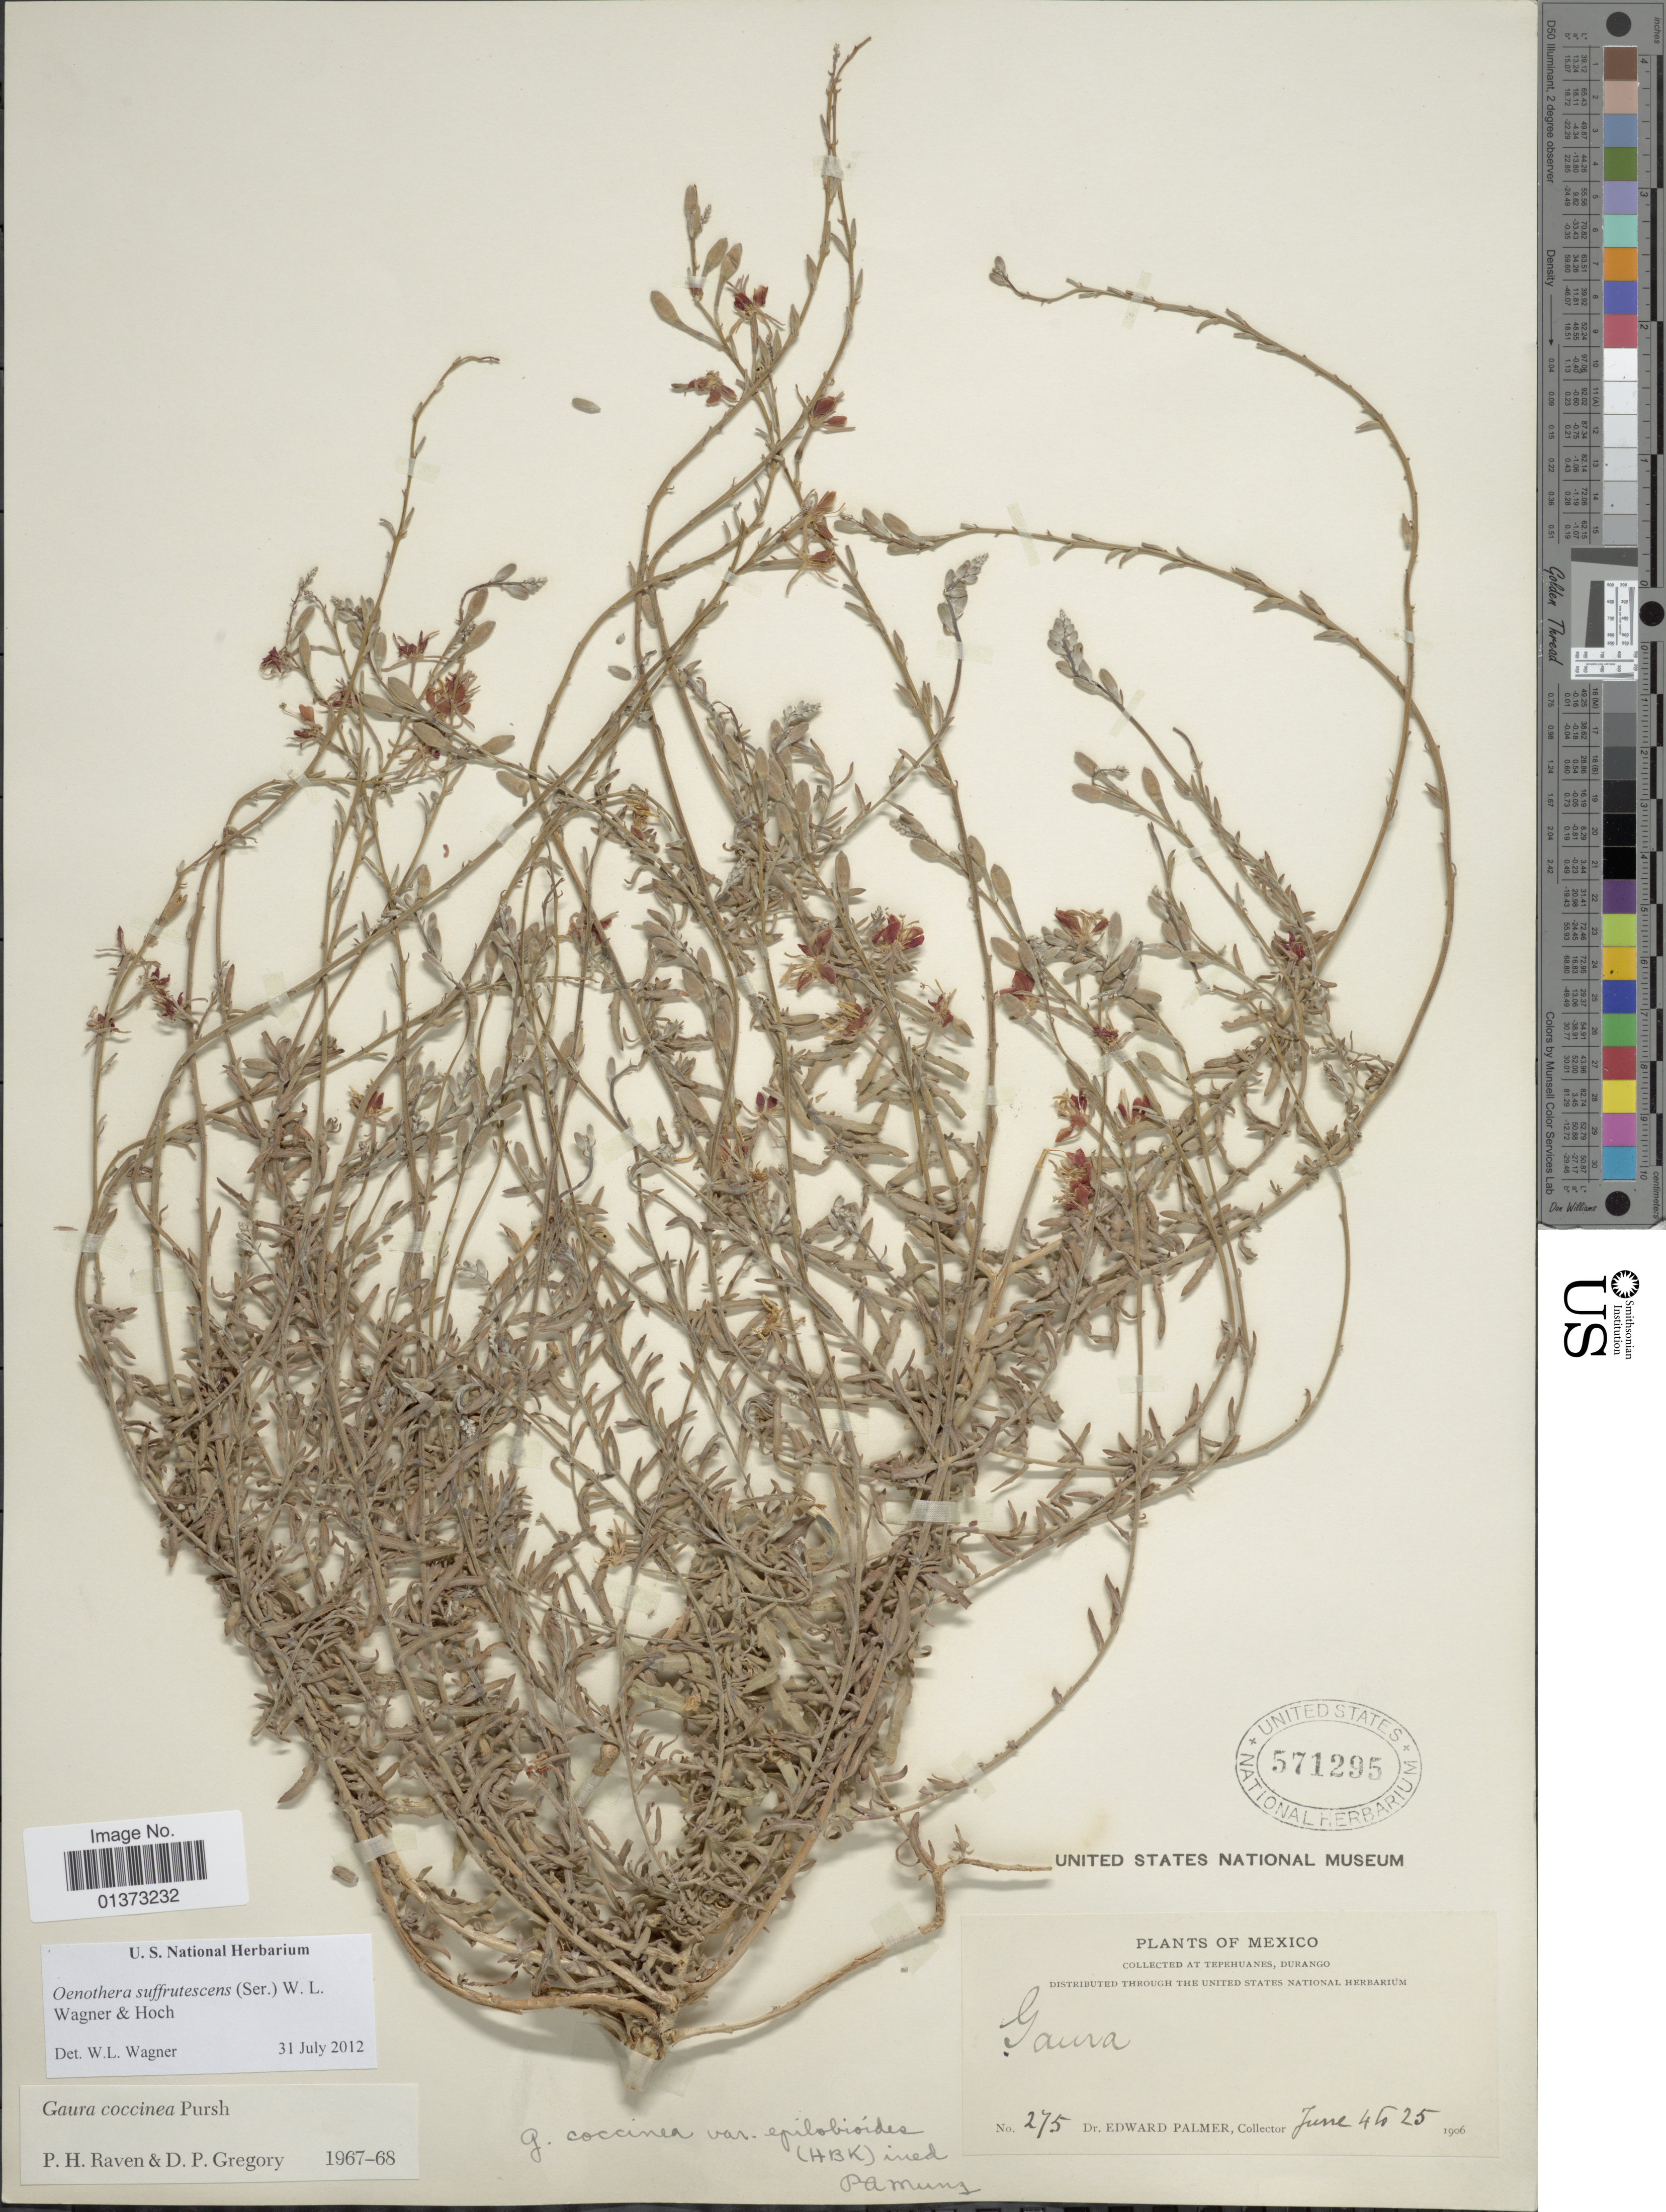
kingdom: Plantae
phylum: Tracheophyta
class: Magnoliopsida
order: Myrtales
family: Onagraceae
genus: Oenothera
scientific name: Oenothera suffrutescens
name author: (Ser.) W.L. Wagner & Hoch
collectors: E. Palmer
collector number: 275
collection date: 1906-06-04/1906-06-25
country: Mexico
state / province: Durango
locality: At Tepehuanes, Gaura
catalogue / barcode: US 571295